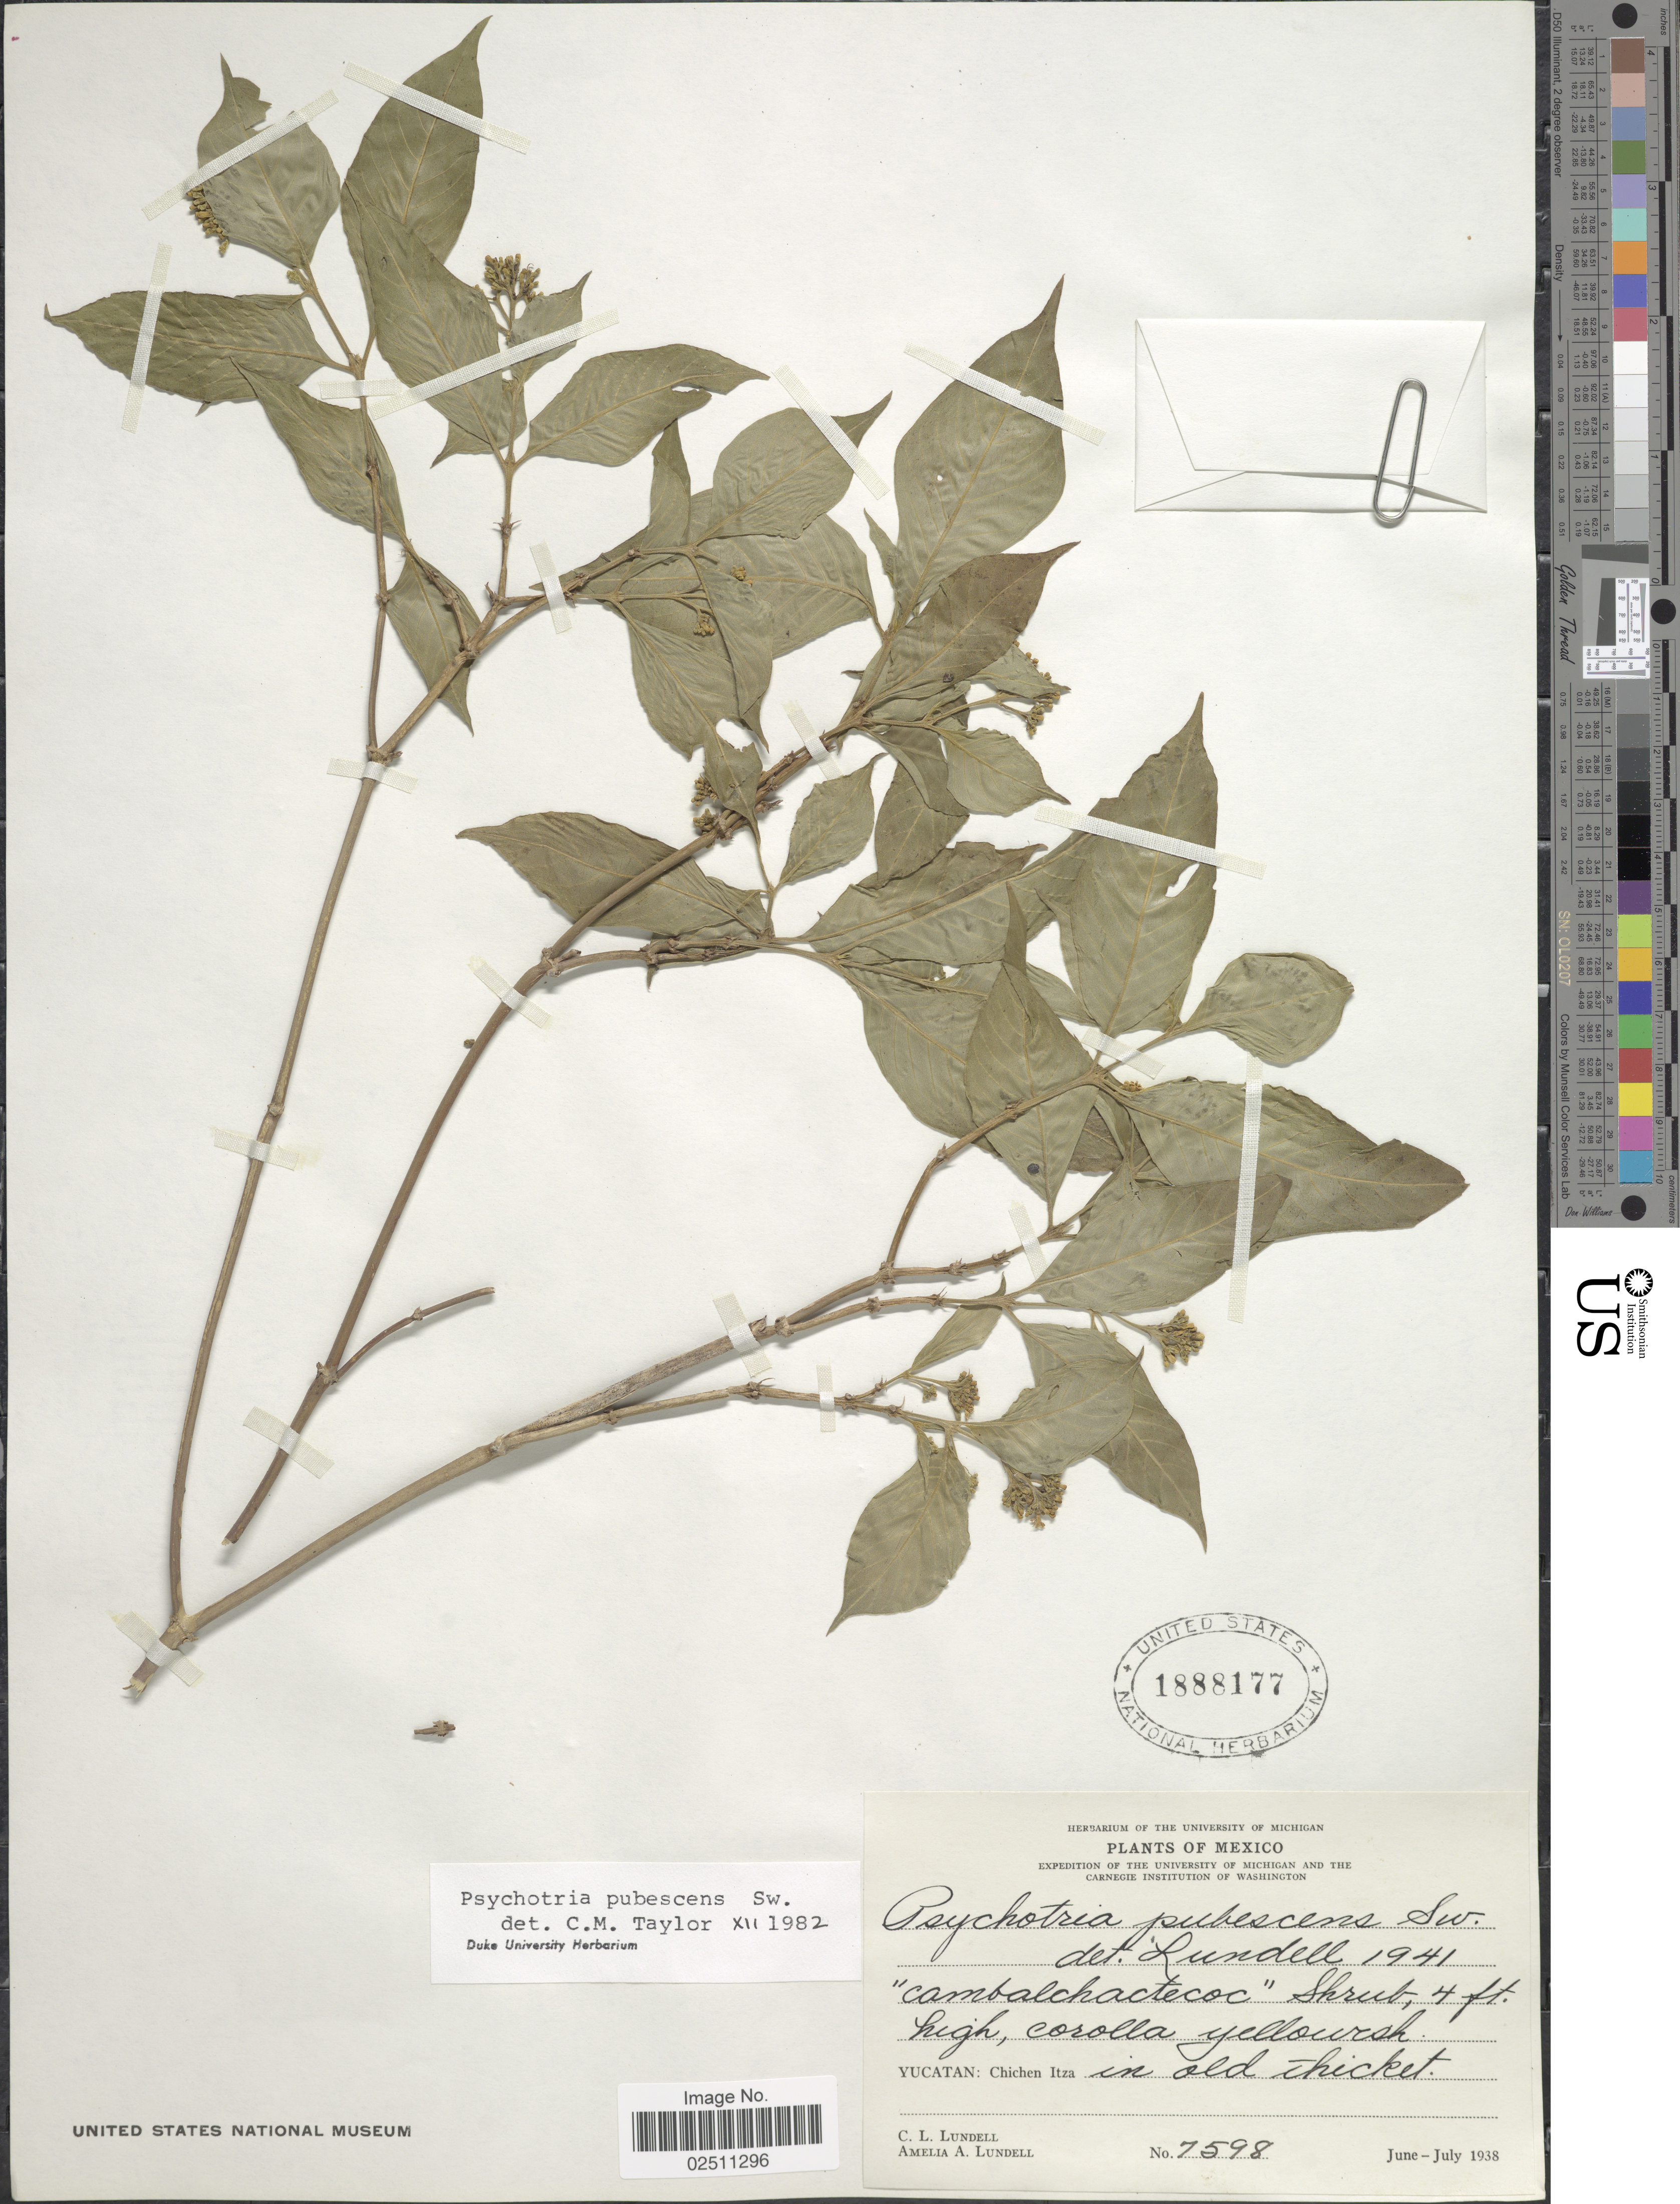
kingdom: Plantae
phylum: Tracheophyta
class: Magnoliopsida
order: Gentianales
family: Rubiaceae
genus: Psychotria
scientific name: Psychotria pubescens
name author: Sw.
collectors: C. L. Lundell & A. A. Lundell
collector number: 7598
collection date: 1938-06/1938-07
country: Mexico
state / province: Yucatán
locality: Chitchen Itza in old ticket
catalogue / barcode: US 1888177